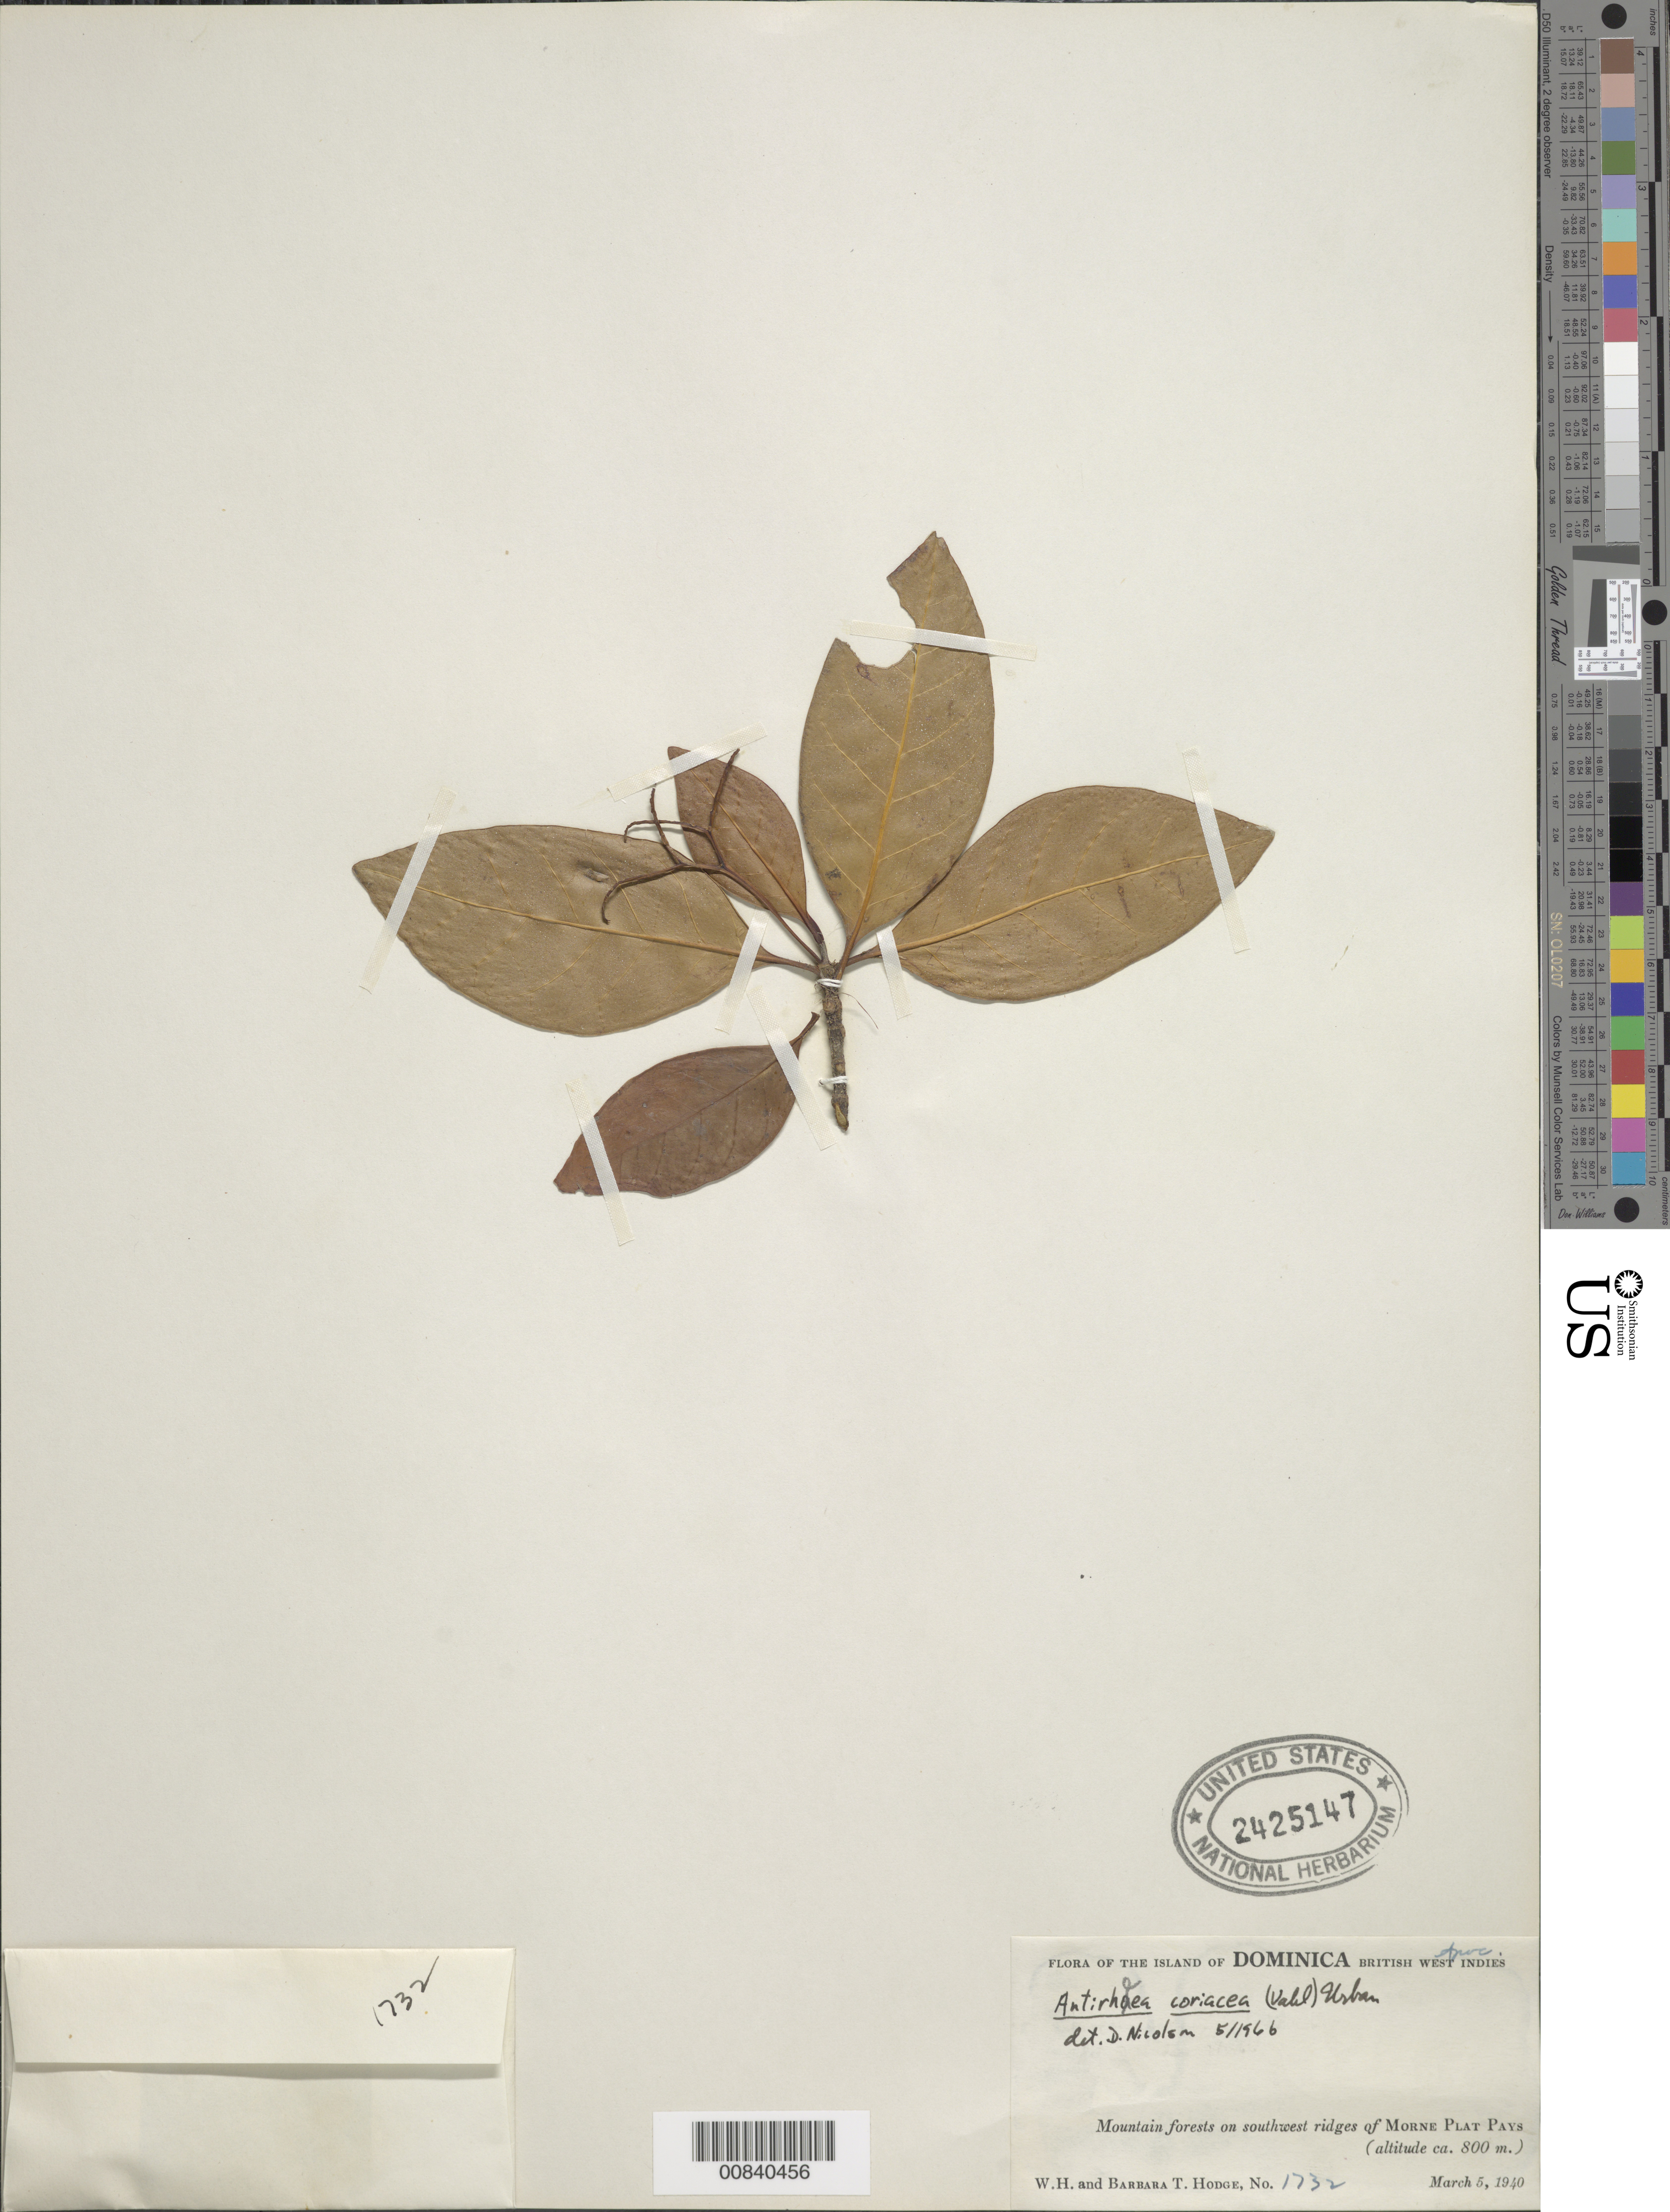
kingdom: Plantae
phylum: Tracheophyta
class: Magnoliopsida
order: Gentianales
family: Rubiaceae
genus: Stenostomum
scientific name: Stenostomum lucidum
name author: (Sw.) C.F. Gaertn.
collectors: W. Hodge & T. Hodge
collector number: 1732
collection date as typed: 05 Mar 1940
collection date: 1940-03-05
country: Dominica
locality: Southwet ridges of Morne Plat Pays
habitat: Mountain forests on southwest ridges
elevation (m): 800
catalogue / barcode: US 2425147